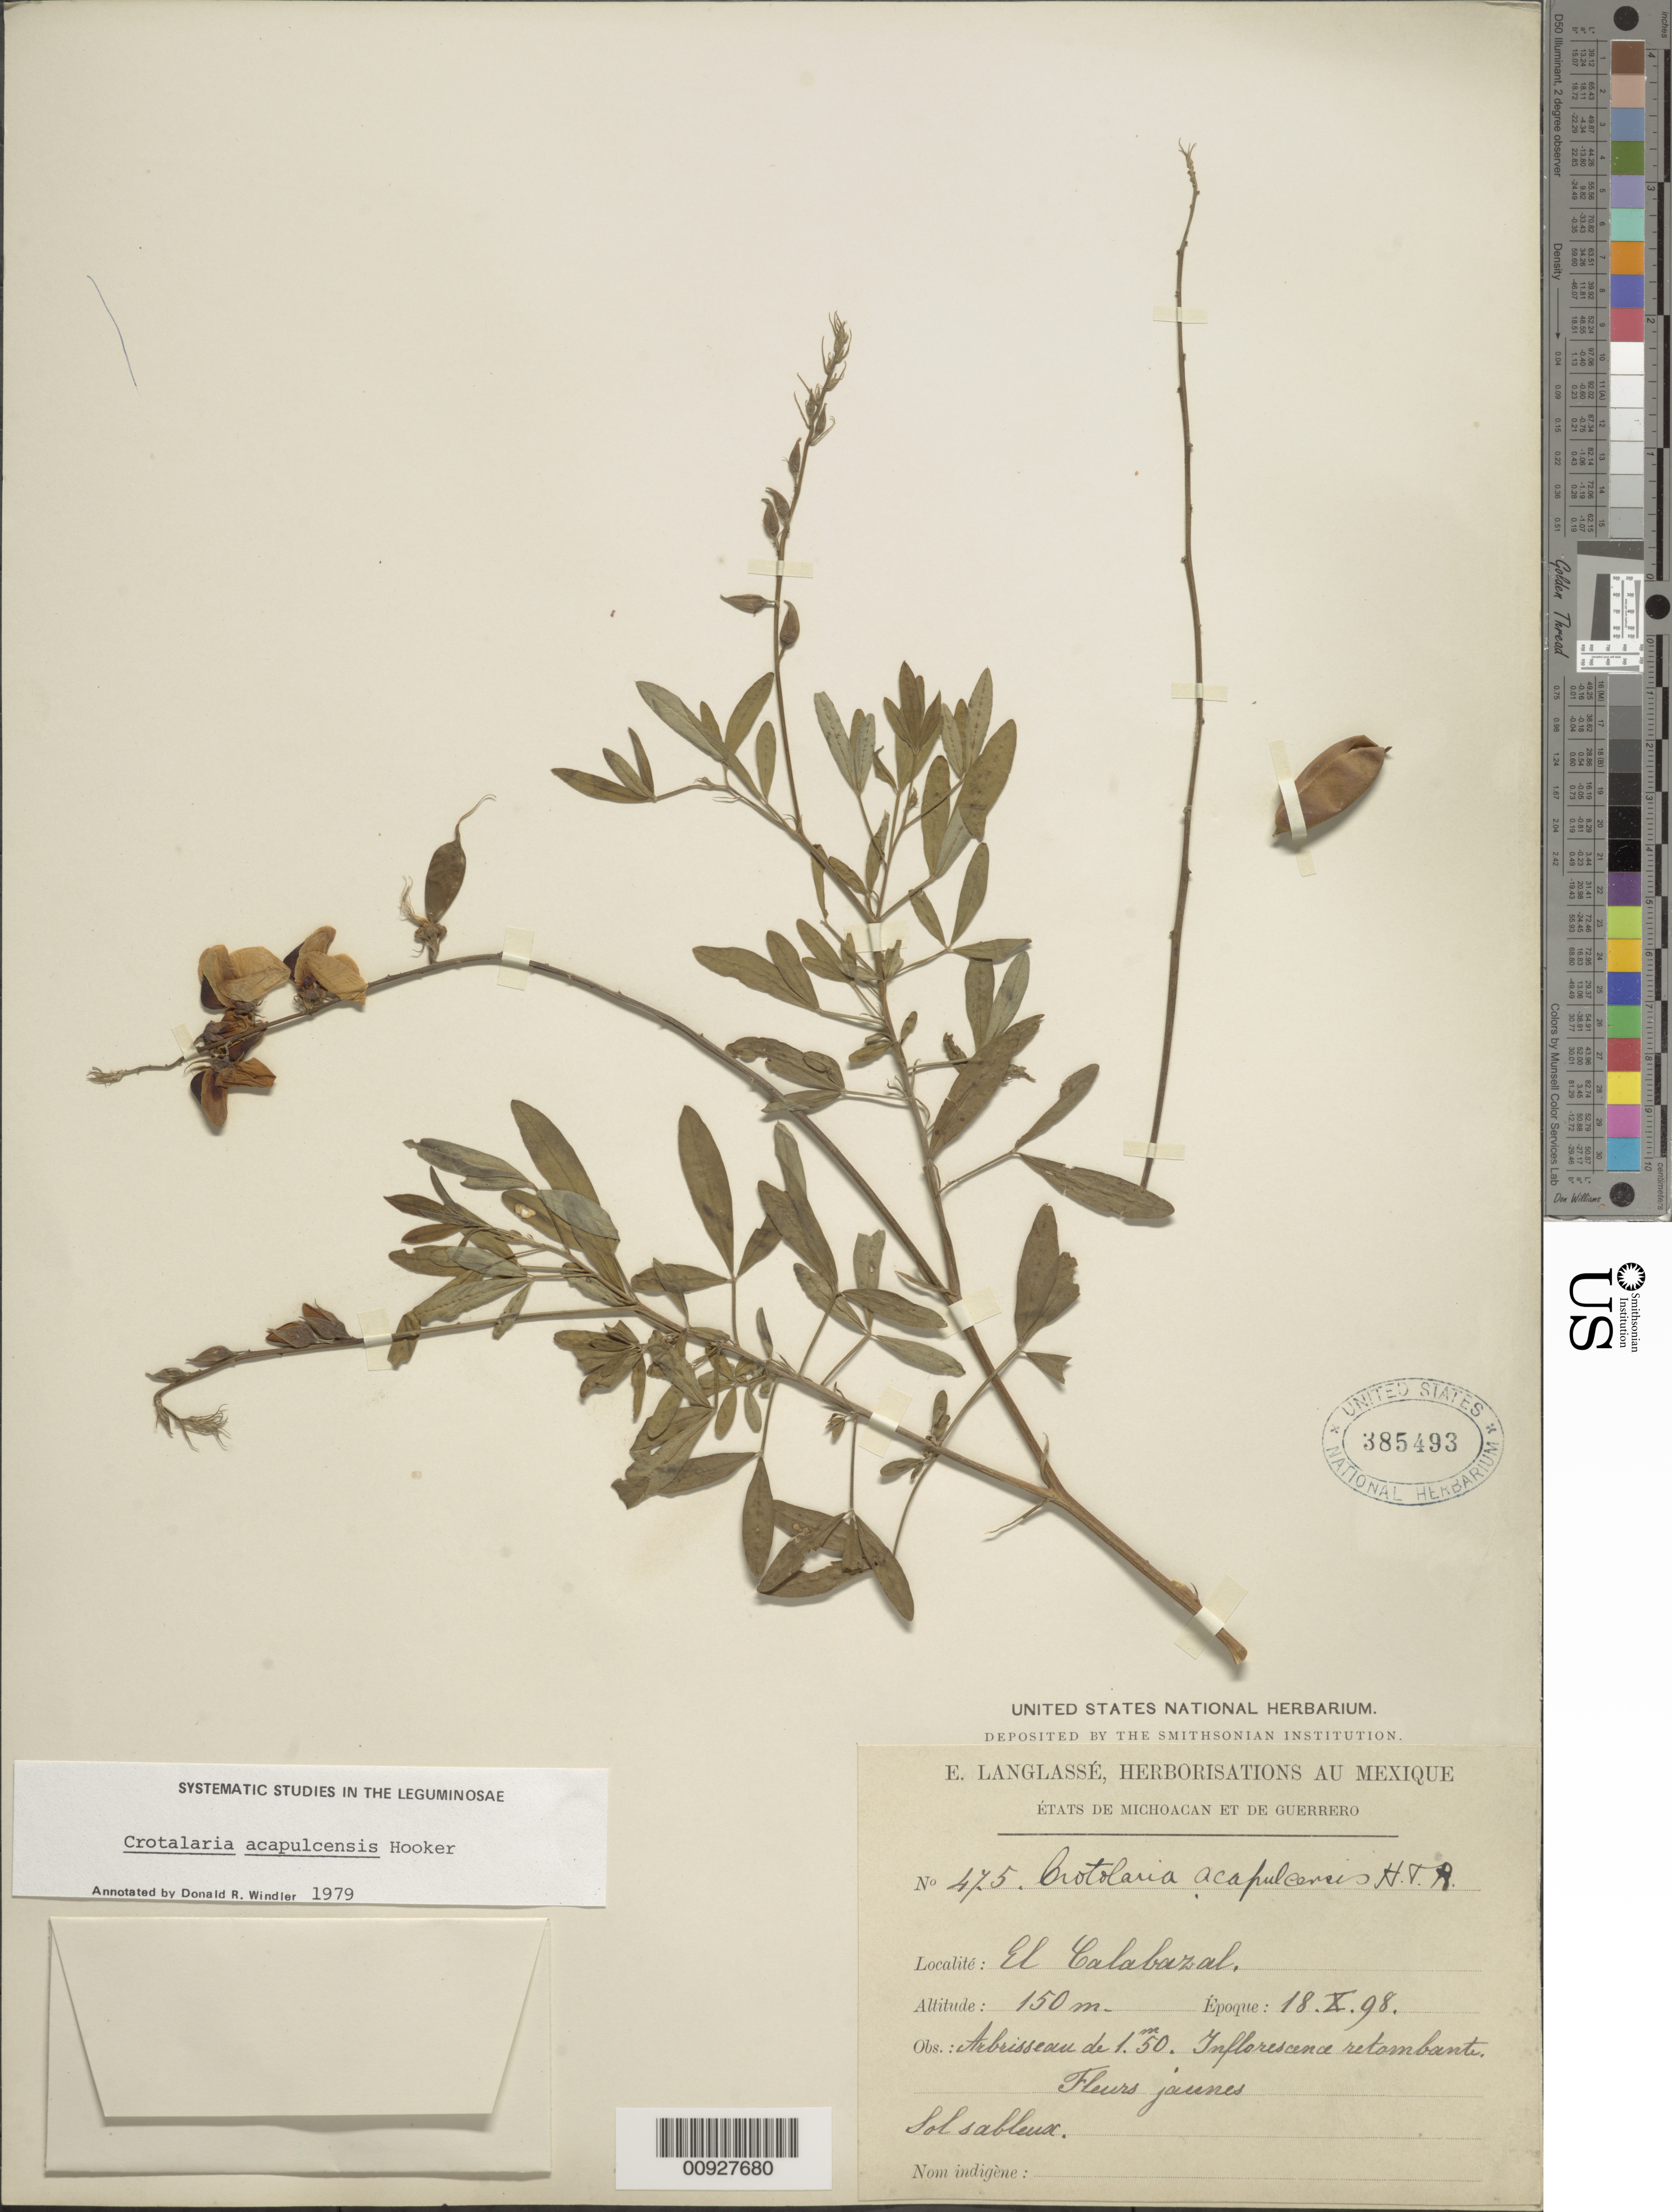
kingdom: Plantae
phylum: Tracheophyta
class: Magnoliopsida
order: Fabales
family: Fabaceae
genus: Crotalaria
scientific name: Crotalaria acapulcensis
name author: Hook. & Arn.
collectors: E. Langlassé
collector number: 475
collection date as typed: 18 Oct 1898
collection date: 1898-10-18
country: Mexico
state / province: Guerrero / Michoacán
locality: El Calabazal. États de Michoacán et de Guerrero.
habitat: Sol sableux.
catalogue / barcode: US 385493